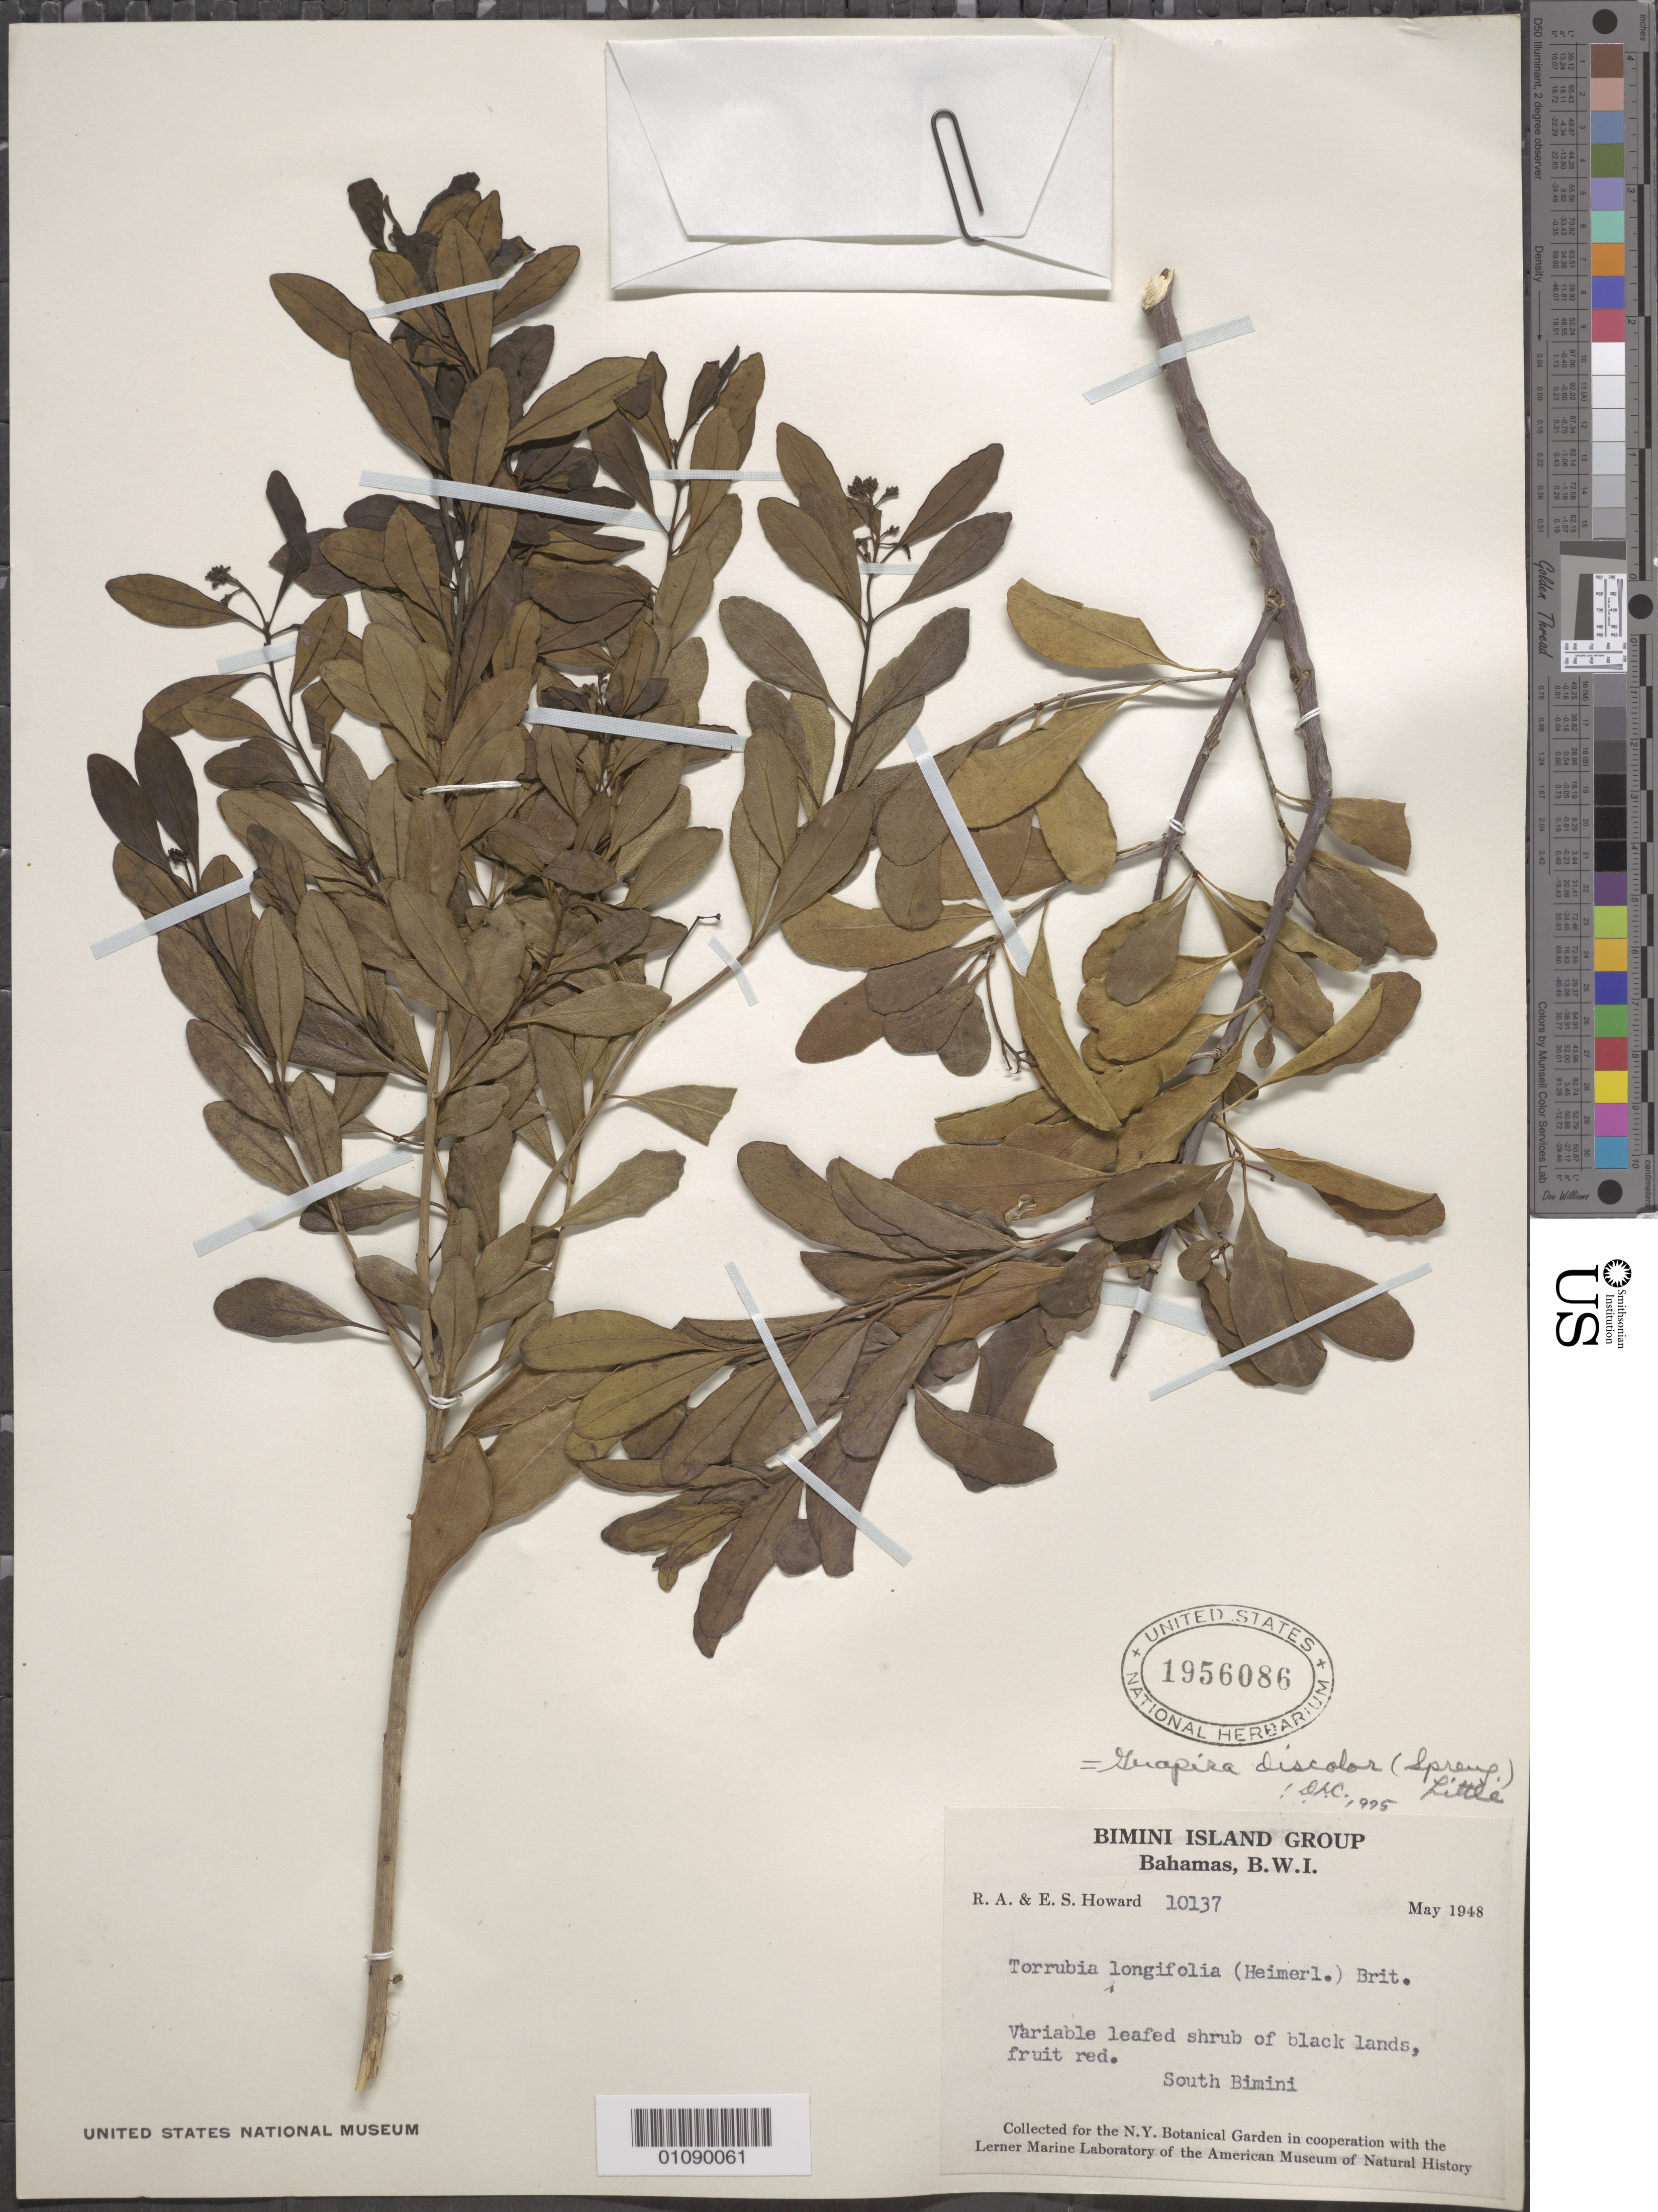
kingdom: Plantae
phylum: Tracheophyta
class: Magnoliopsida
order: Caryophyllales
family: Nyctaginaceae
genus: Guapira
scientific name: Guapira discolor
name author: (Spreng.) Little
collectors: R. A. Howard & E. S. Howard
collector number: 10137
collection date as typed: May 1948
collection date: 1948-05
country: Bahamas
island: South Bimini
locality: South Bimini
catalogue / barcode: US 1956088